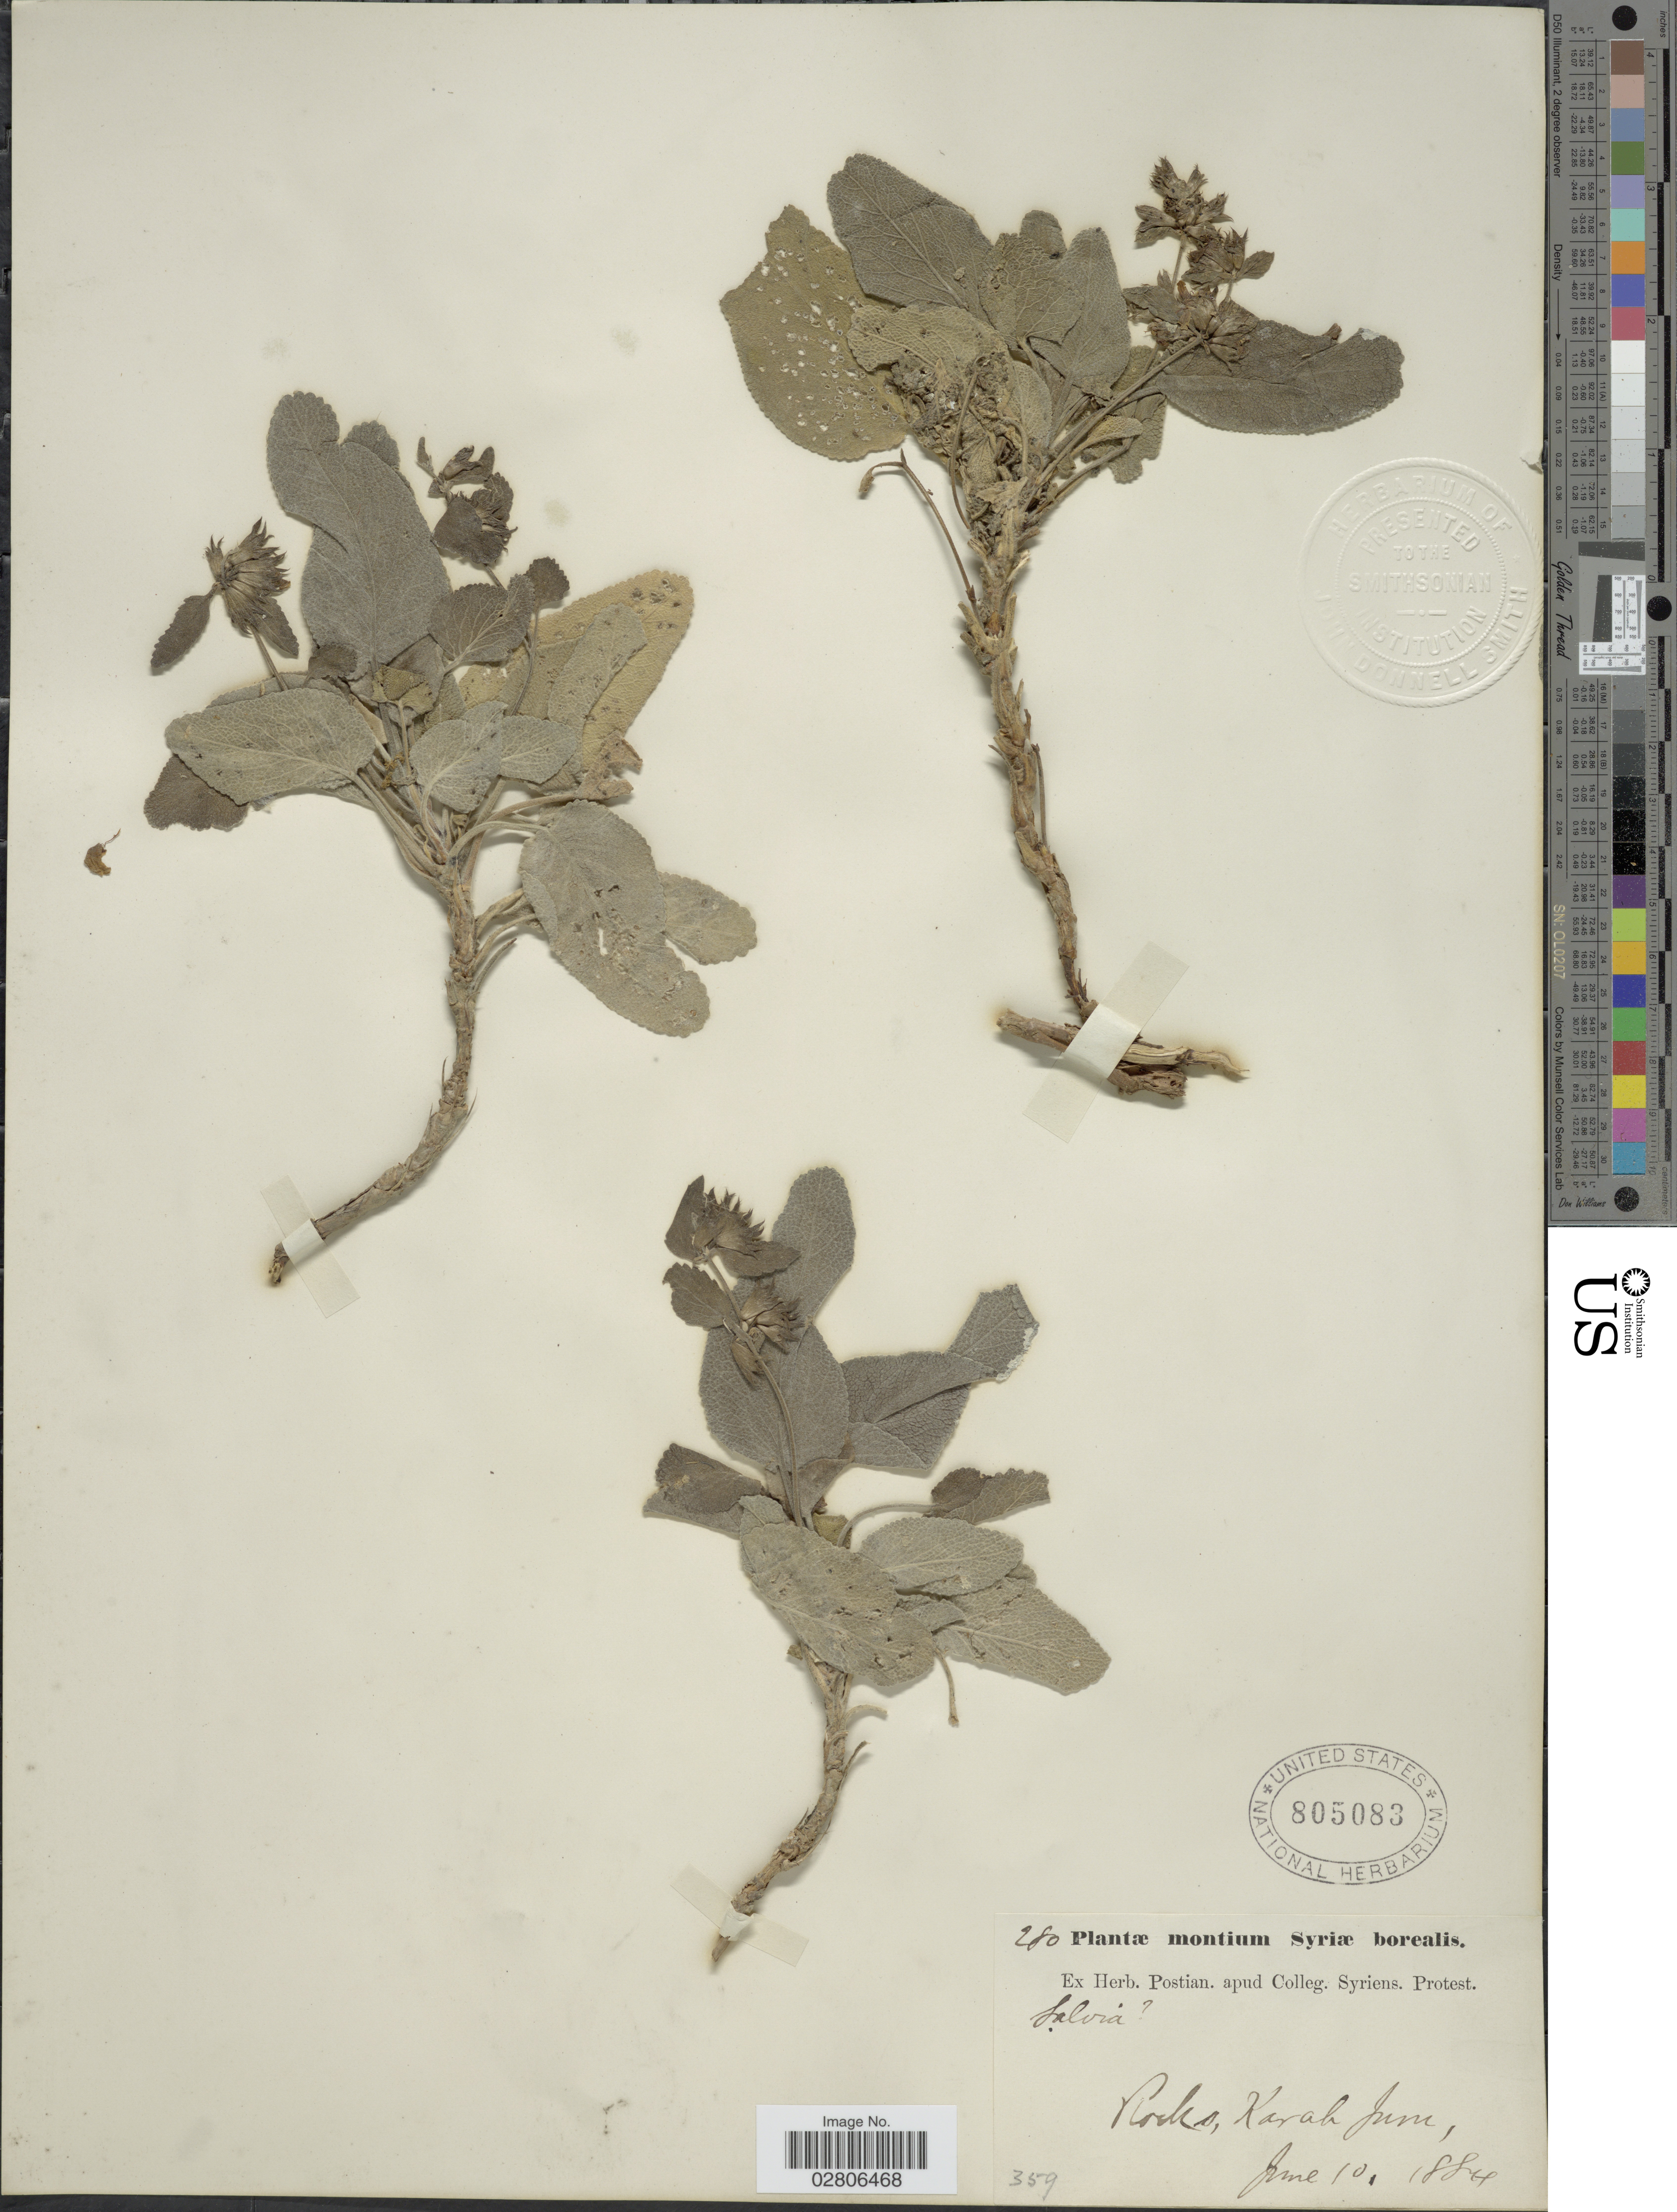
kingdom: Plantae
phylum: Tracheophyta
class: Magnoliopsida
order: Lamiales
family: Lamiaceae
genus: Salvia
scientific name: Salvia sp.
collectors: ex herb. Postian. apud Colleg. Syriens. Protest. USE "Fannie P. A. Shepard" (10308853) AS PRIMARY COLLECTOR INSTEAD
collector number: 280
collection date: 1884-06-10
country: Syria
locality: Montium Syriæ borealis. Karah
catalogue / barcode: US 805083